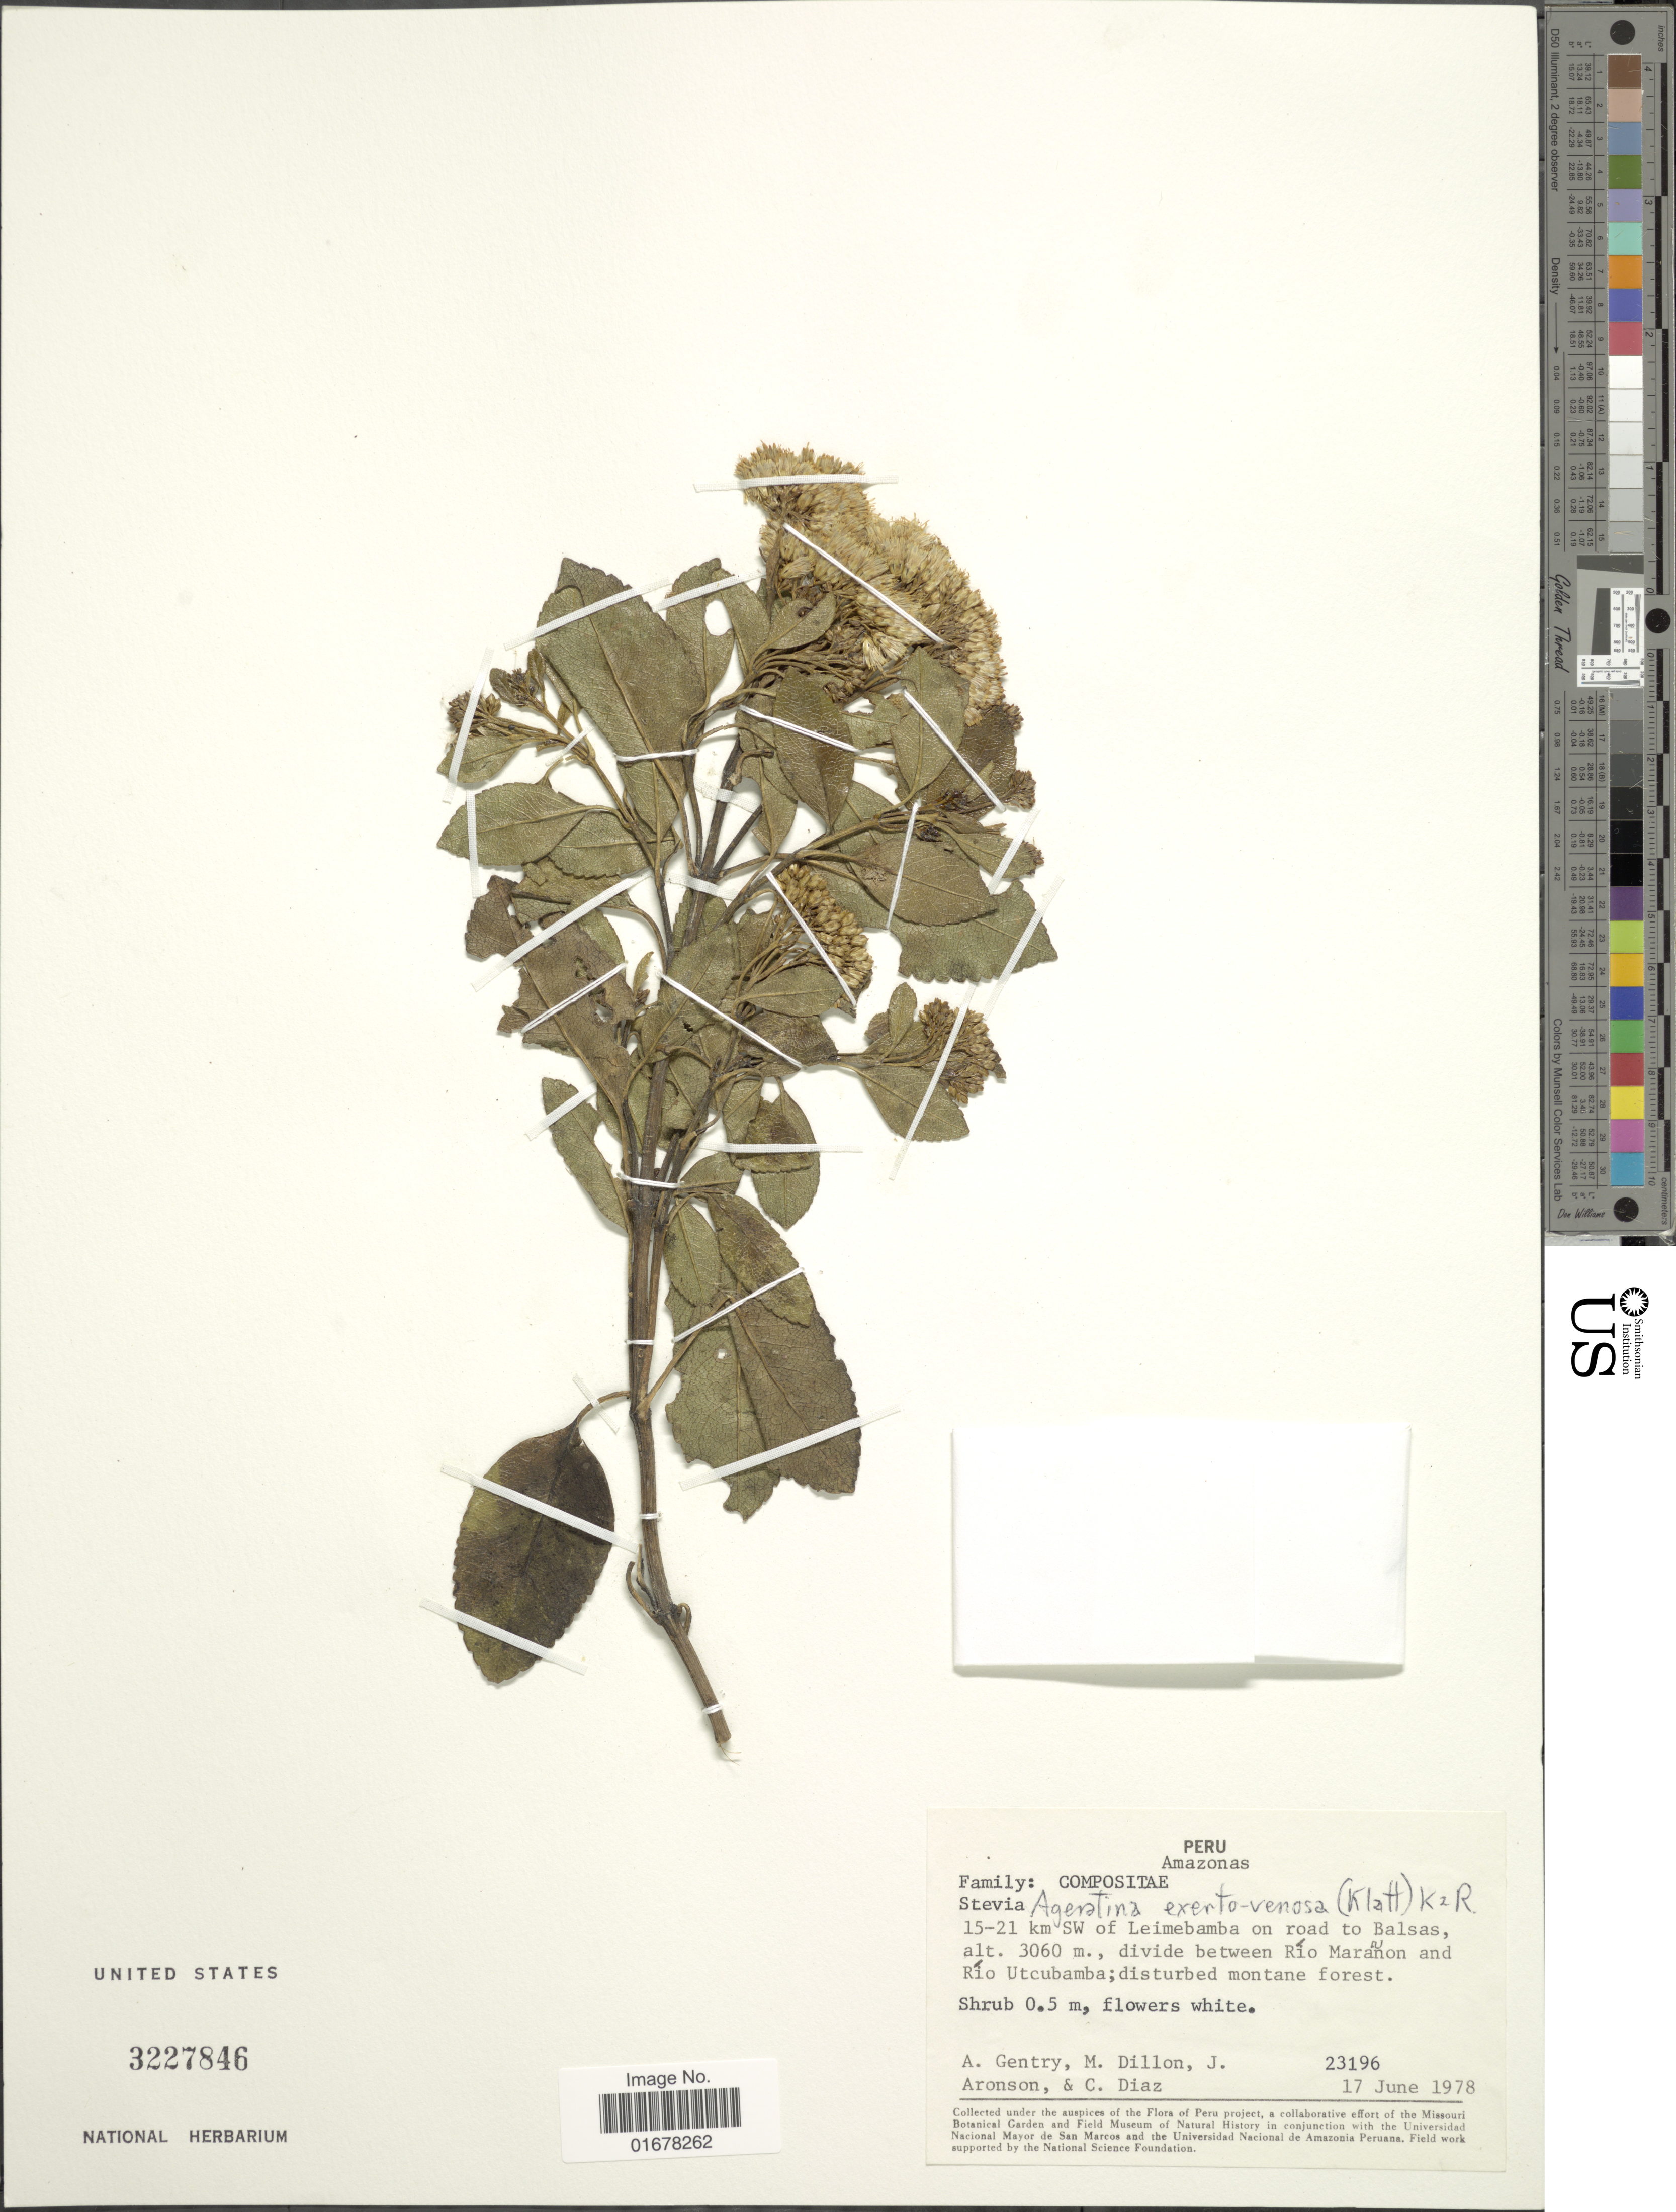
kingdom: Plantae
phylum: Tracheophyta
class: Magnoliopsida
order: Asterales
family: Asteraceae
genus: Ageratina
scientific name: Ageratina exserto-venosa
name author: (Klatt) R.M. King & H. Rob.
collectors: A. H. Gentry, M. O. Dillon, J. Aronson & C. Díaz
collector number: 23196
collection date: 1978-06-17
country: Peru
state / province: Amazonas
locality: Amazonas, 15-21 km SW of Leimebamba on road to Balsas, divide between Rio Maranon and Rio Utcubamba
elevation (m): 3060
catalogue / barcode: US 3227846